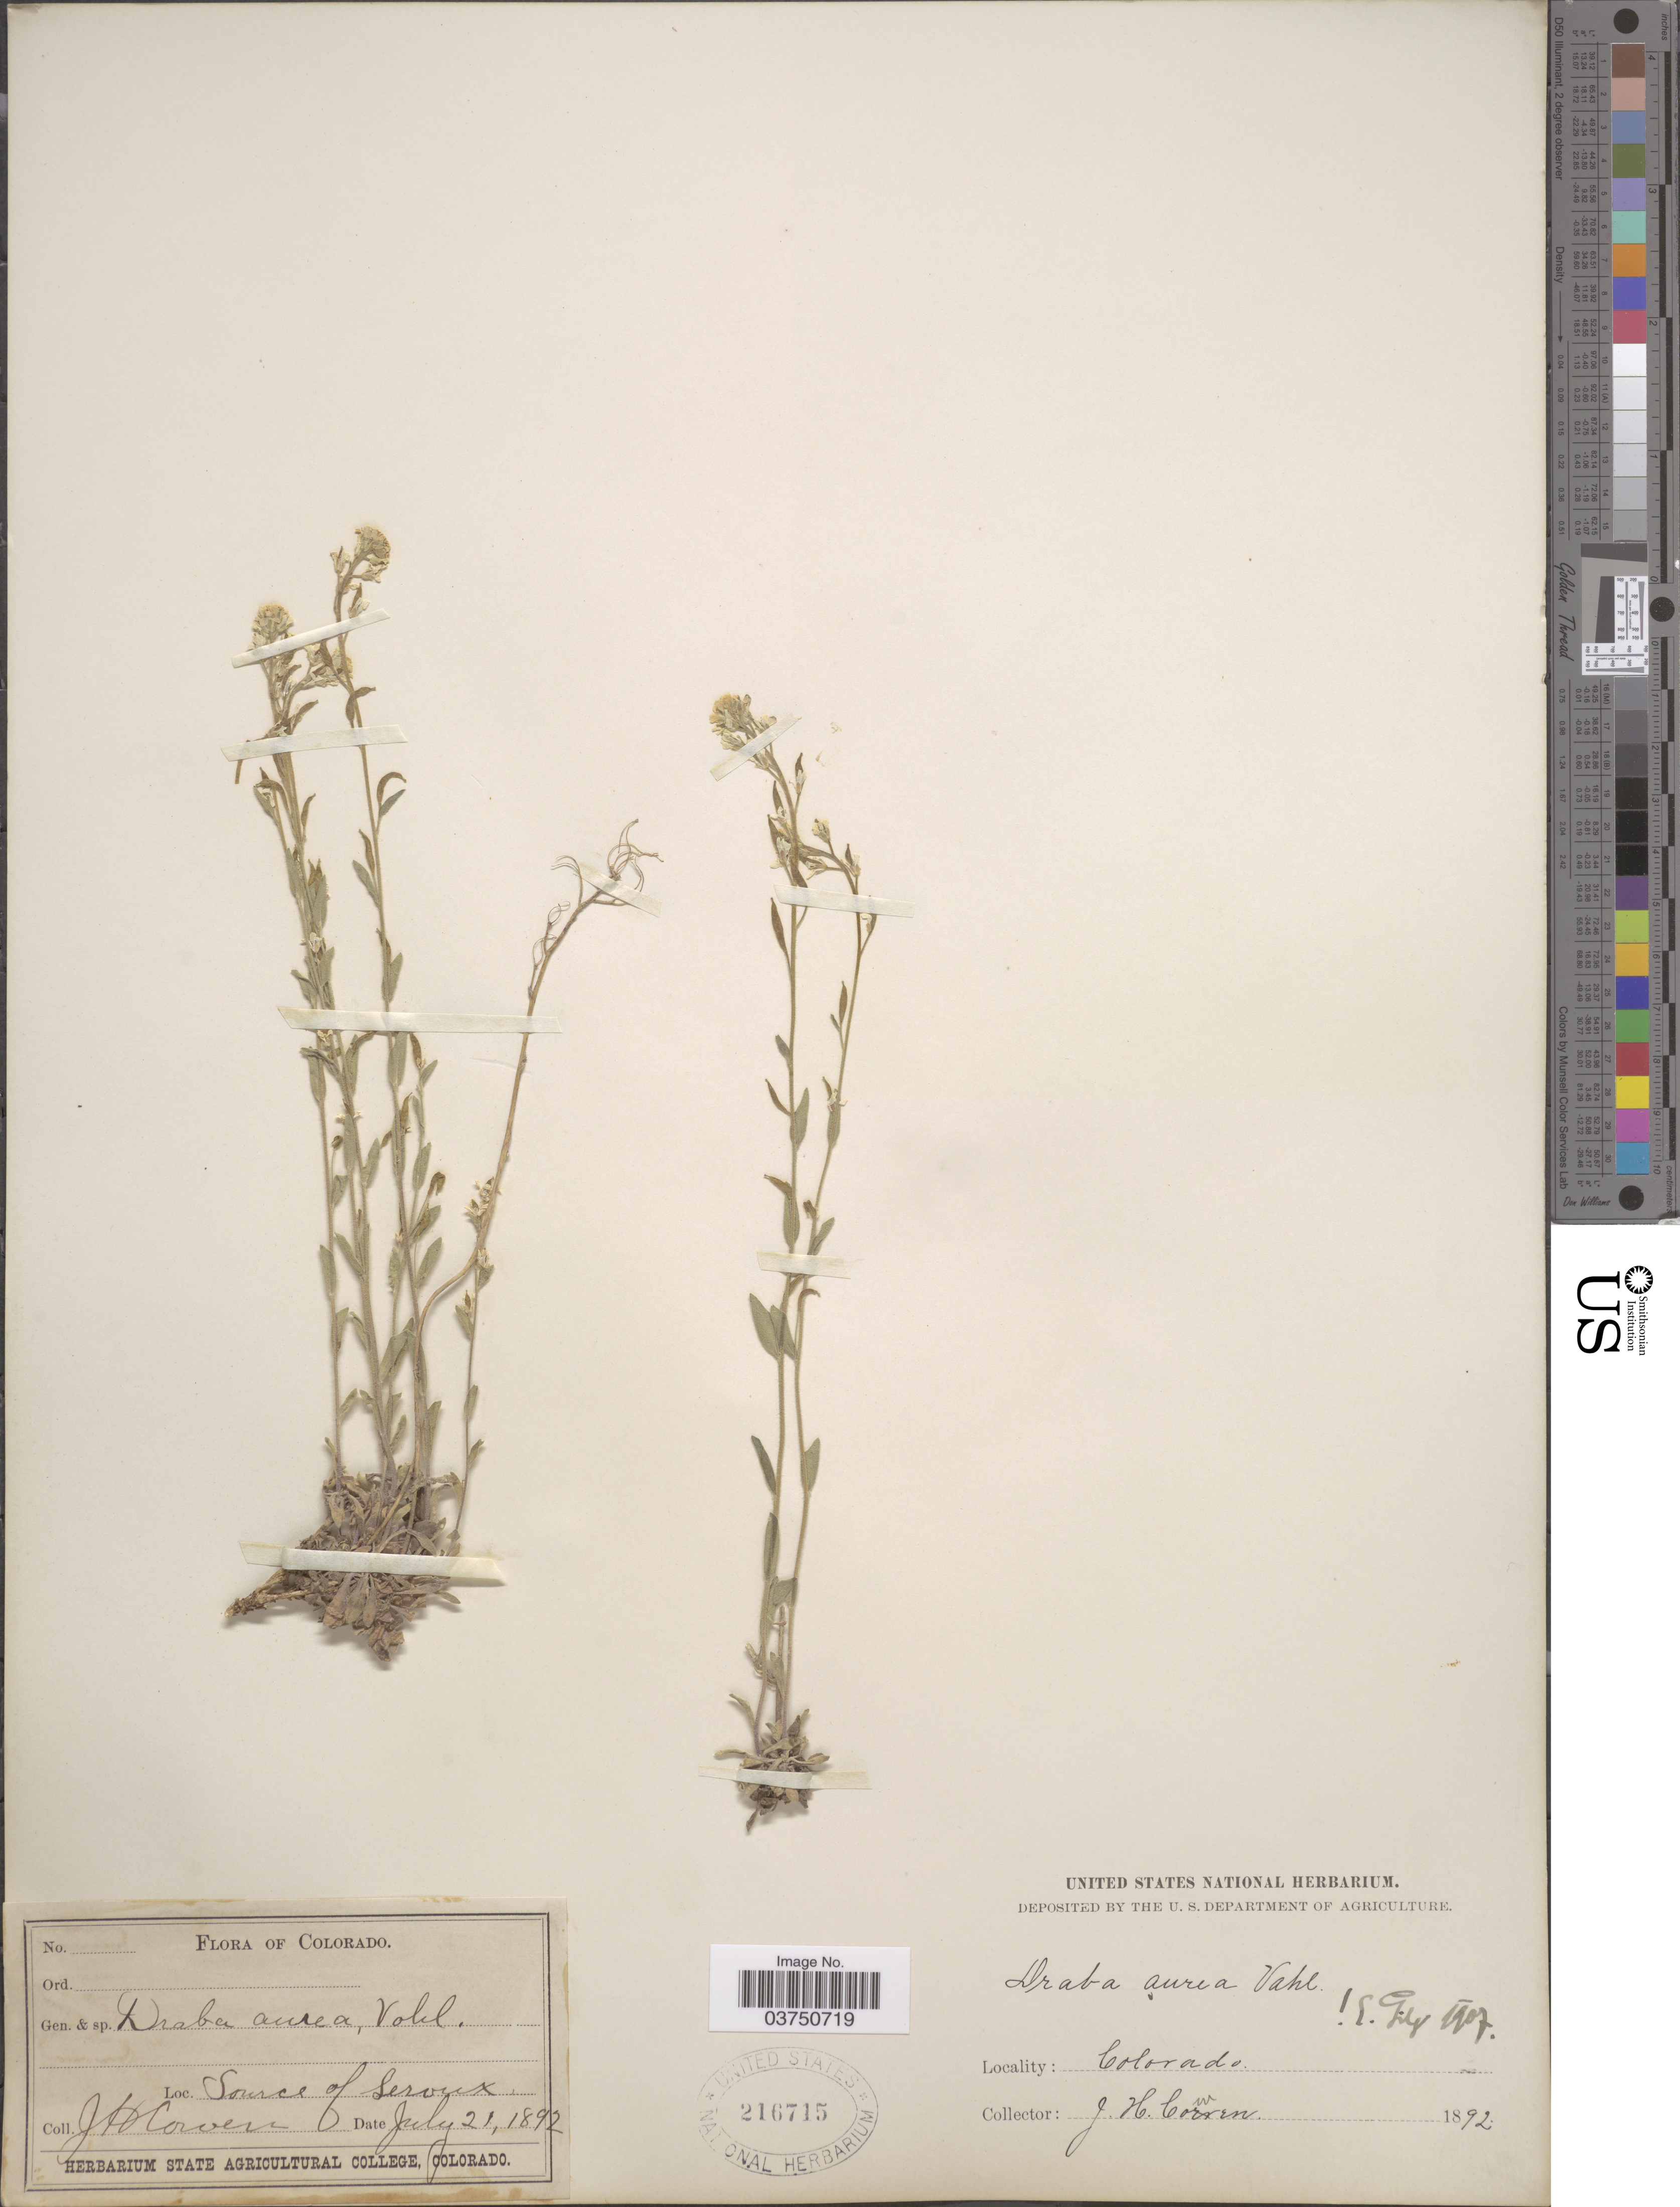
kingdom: Plantae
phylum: Tracheophyta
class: Magnoliopsida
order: Brassicales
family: Brassicaceae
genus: Draba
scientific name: Draba aurea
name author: Vahl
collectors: J. H. Cowen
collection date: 1892-07-21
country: United States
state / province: Colorado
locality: Source of Leroux.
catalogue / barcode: US 216715